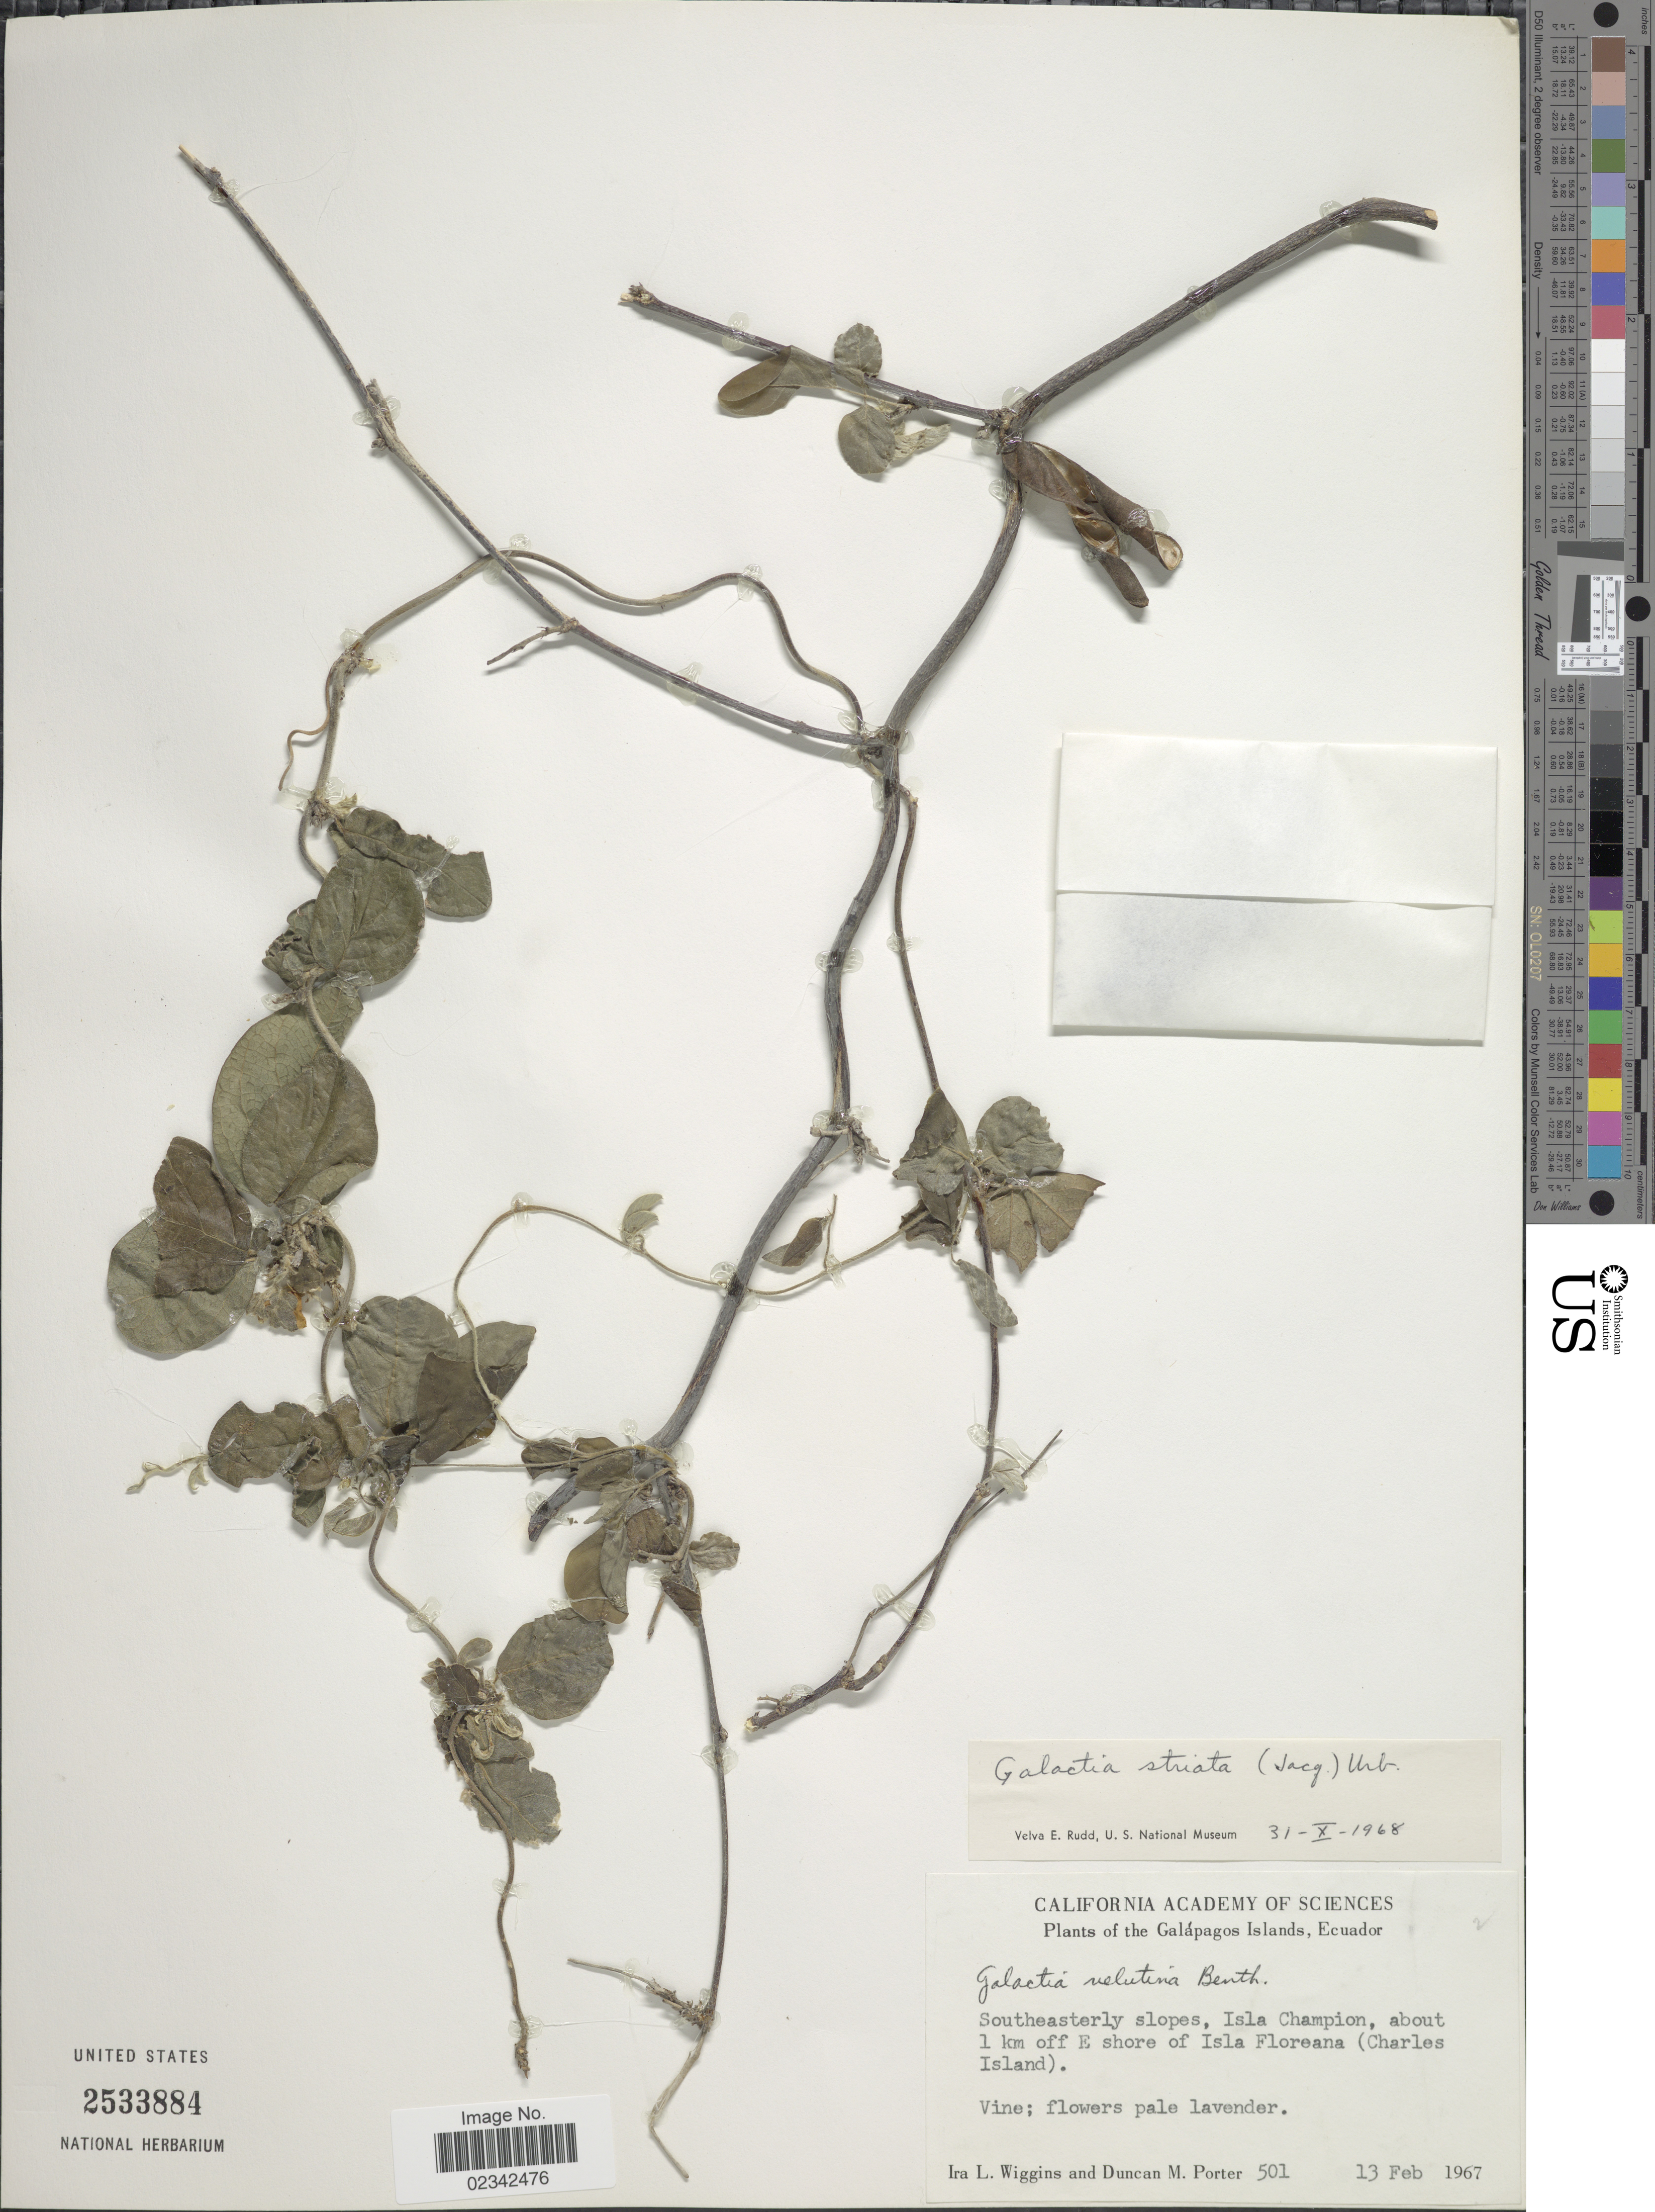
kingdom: Plantae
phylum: Tracheophyta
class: Magnoliopsida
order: Fabales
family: Fabaceae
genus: Galactia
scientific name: Galactia striata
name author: (Jacq.) Urb.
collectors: I. L. Wiggins & D. Porter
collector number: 501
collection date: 1967-02-13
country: Ecuador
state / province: Colón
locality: Galapagos Islands, southeastrly slopes, Isla Champion, about 1 km off E shore of Isla Floreana (Charles Island)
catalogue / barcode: US 2533884